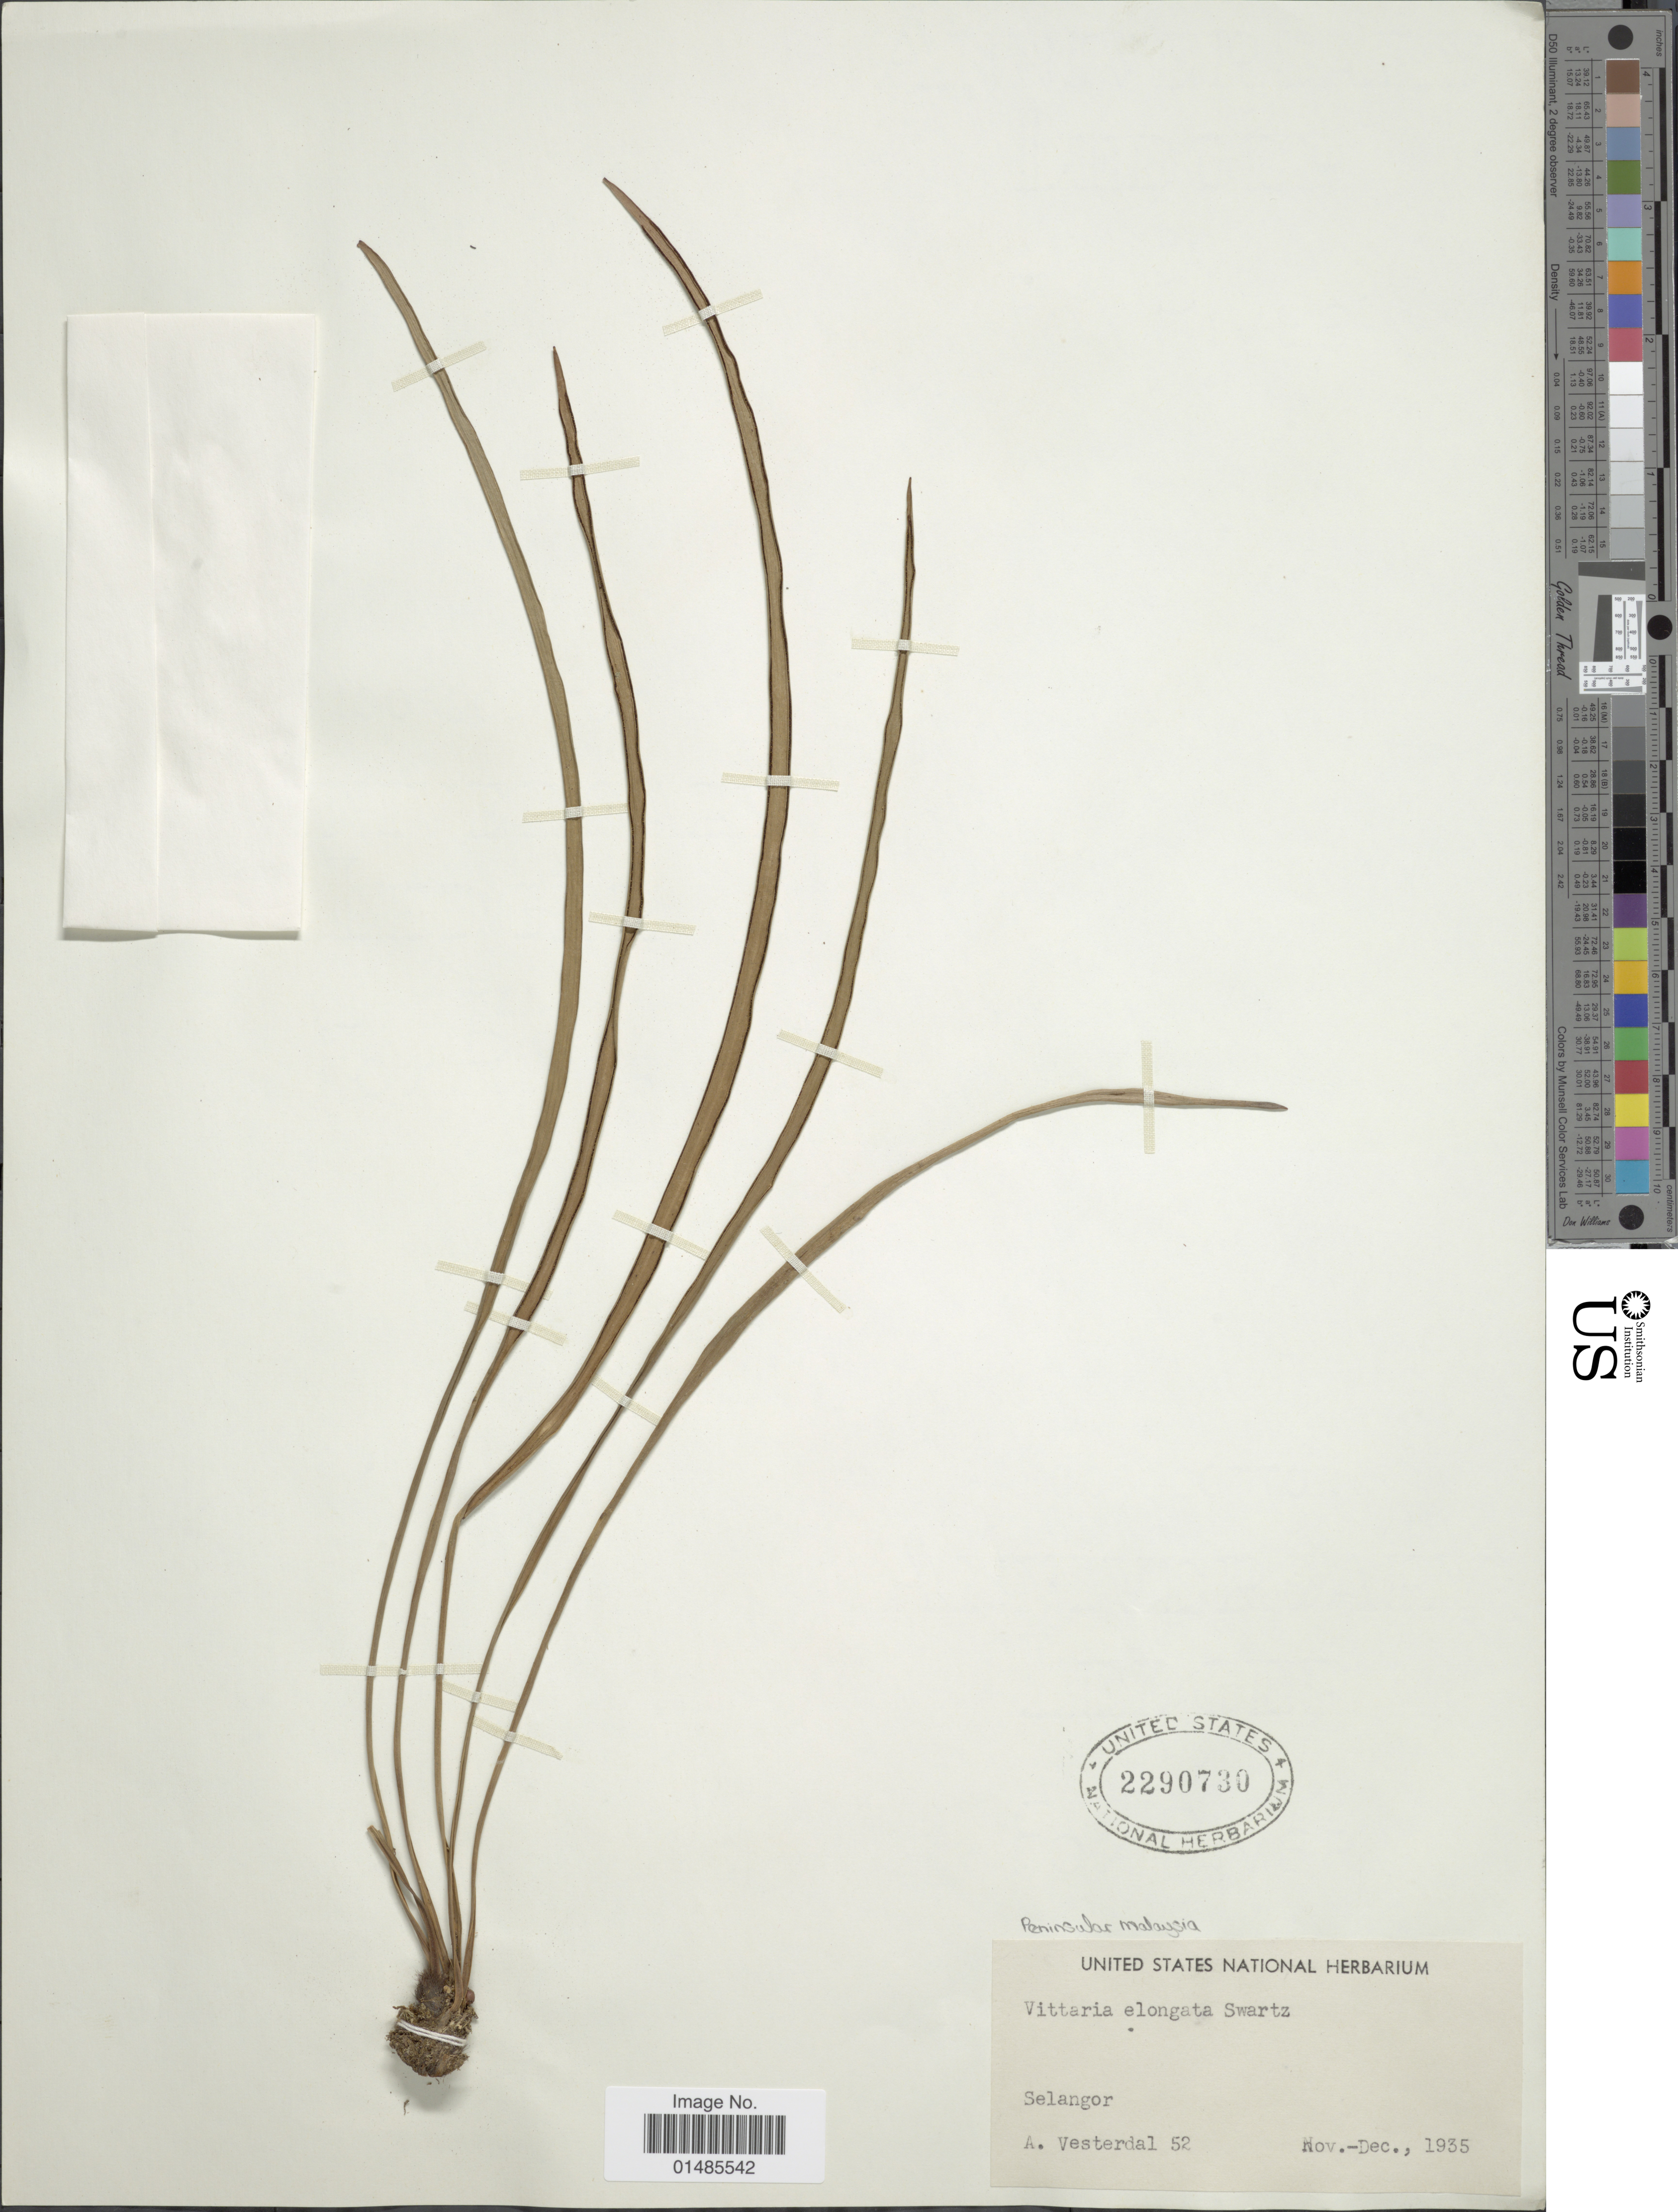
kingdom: Plantae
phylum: Tracheophyta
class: Polypodiopsida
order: Polypodiales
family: Pteridaceae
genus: Haplopteris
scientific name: Haplopteris elongata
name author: (Sw.) Crane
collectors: A. Vesterdal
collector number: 52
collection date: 1935-11/1935-12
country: Malaysia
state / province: Selangor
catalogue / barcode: US 2290730